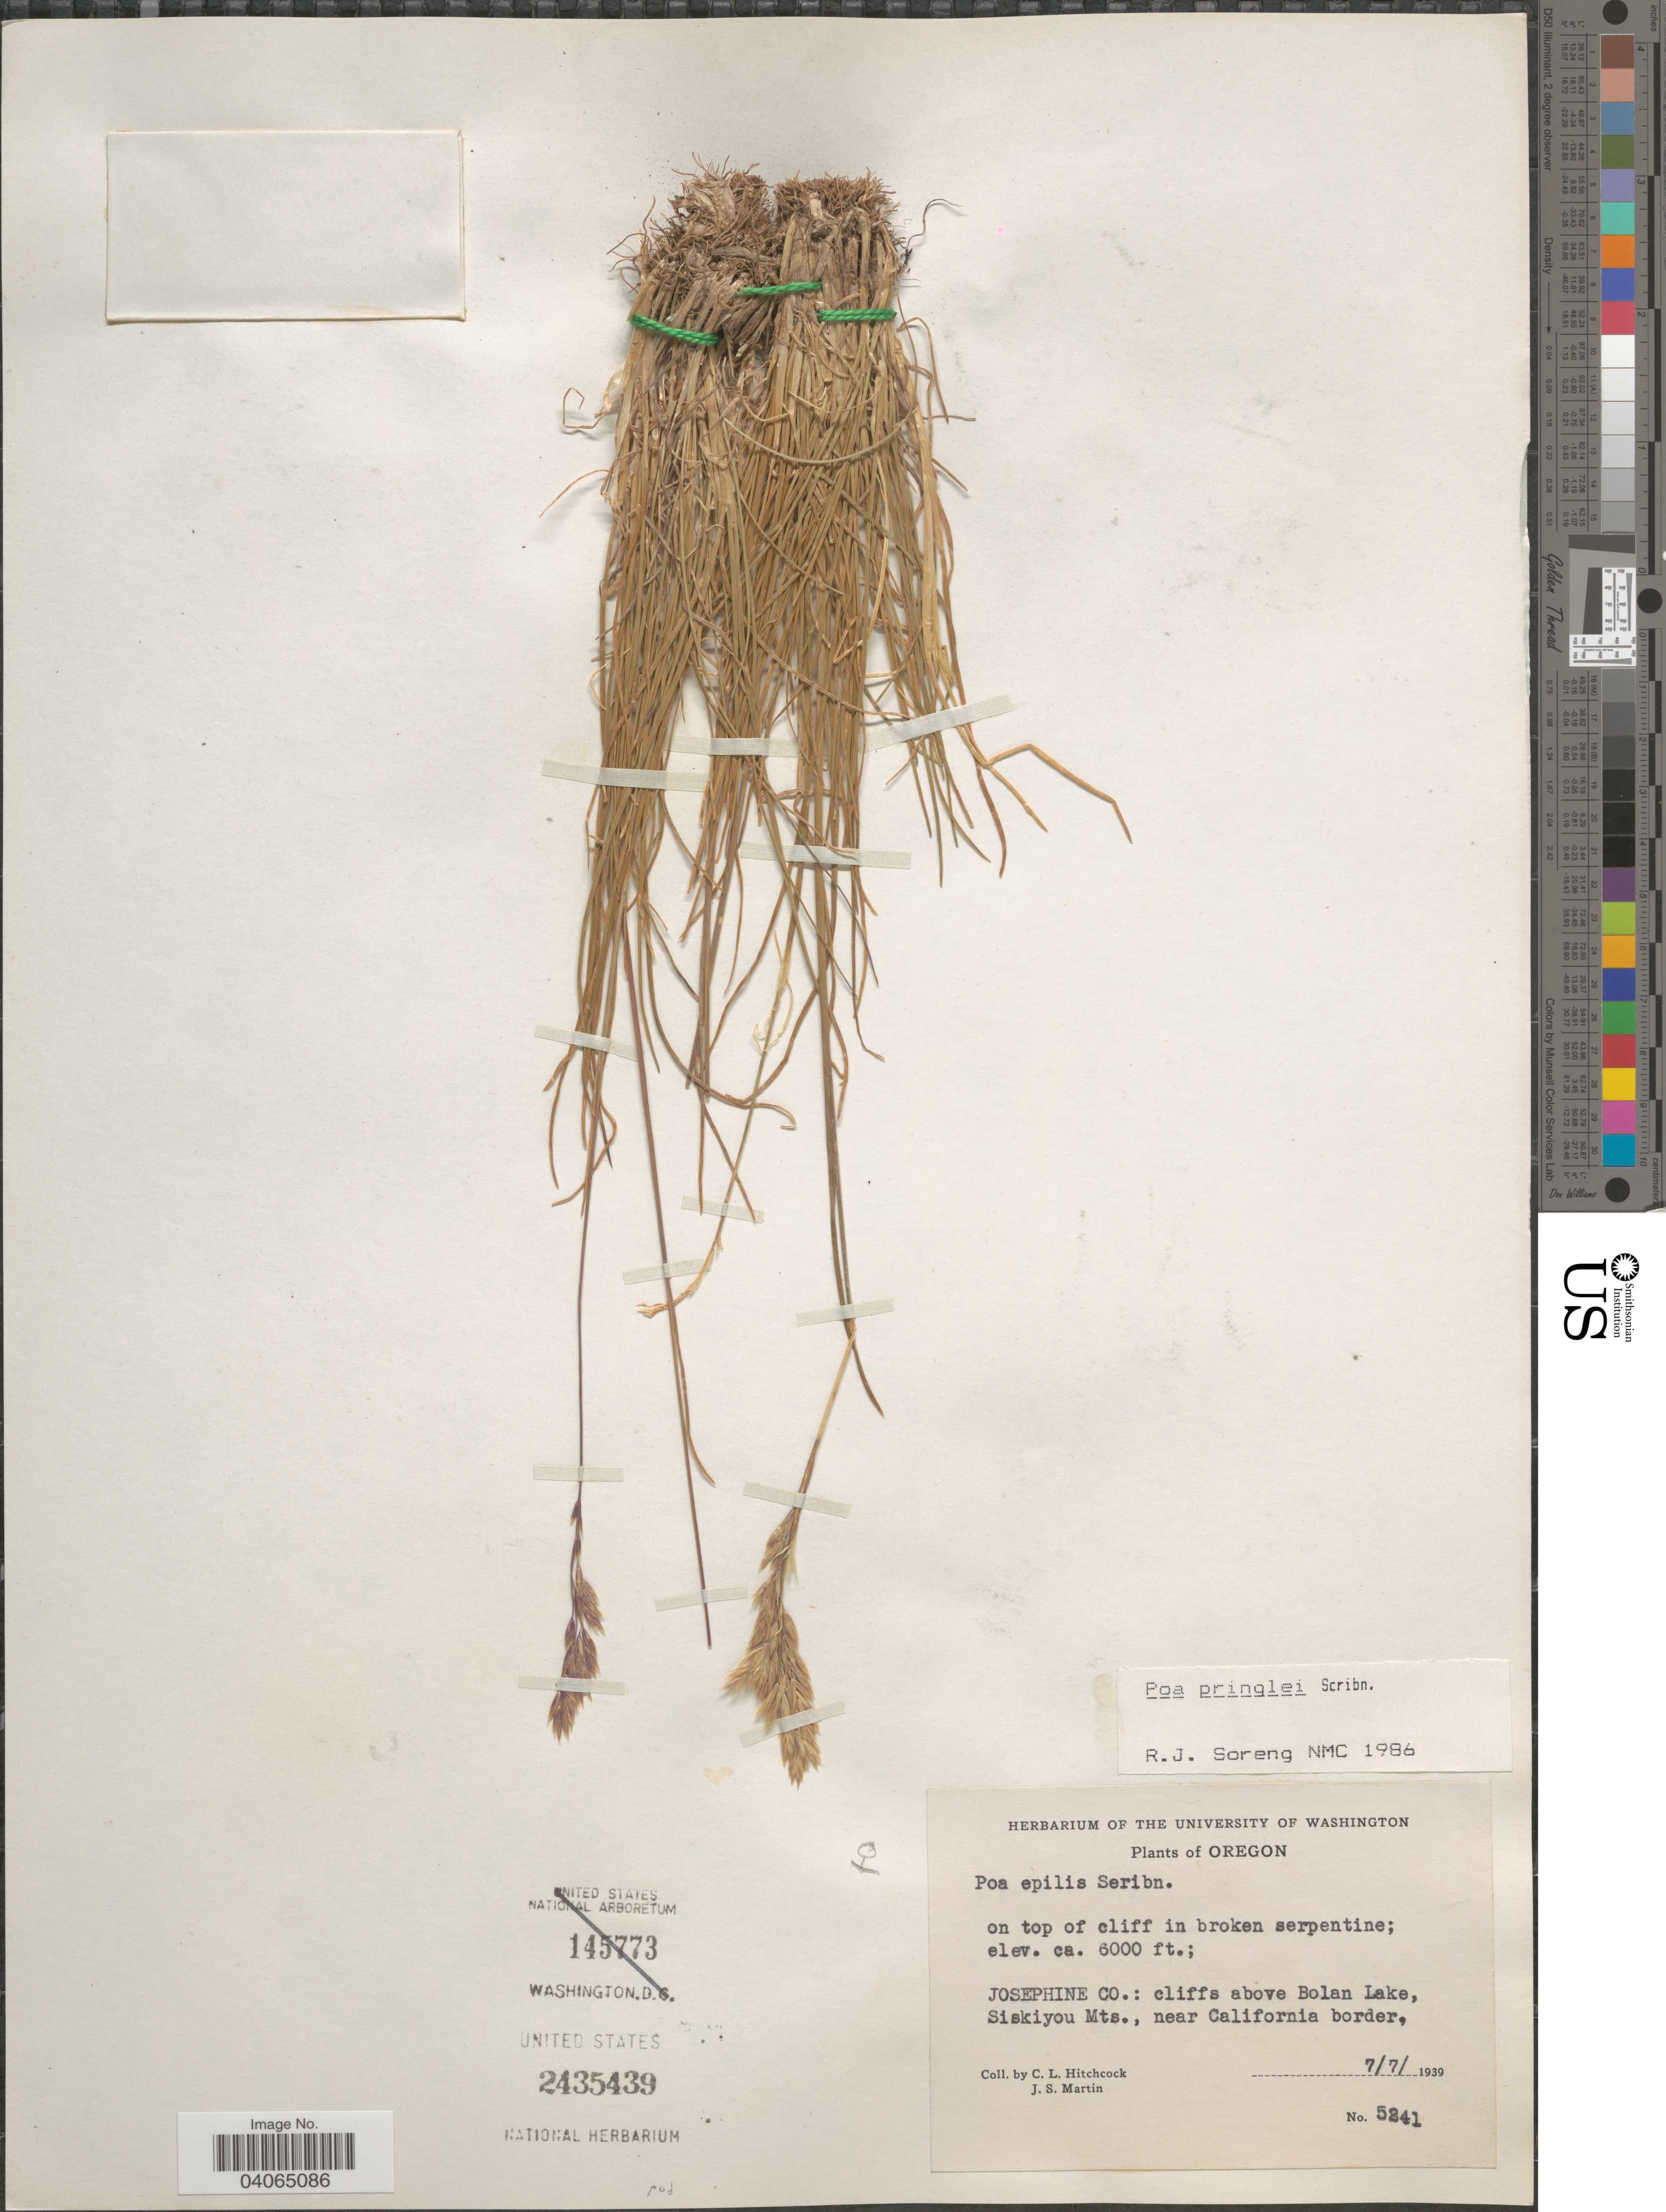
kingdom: Plantae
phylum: Tracheophyta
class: Liliopsida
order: Poales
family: Poaceae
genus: Poa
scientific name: Poa pringlei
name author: Scribn.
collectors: C. L. Hitchcock & J. S. Martin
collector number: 5241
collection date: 1939-07-07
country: United States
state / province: Oregon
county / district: Josephine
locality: Josephine Co.: cliffs above Bolan Lake, Siskiyou Mts., near California border.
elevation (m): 1829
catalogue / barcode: US 2435439